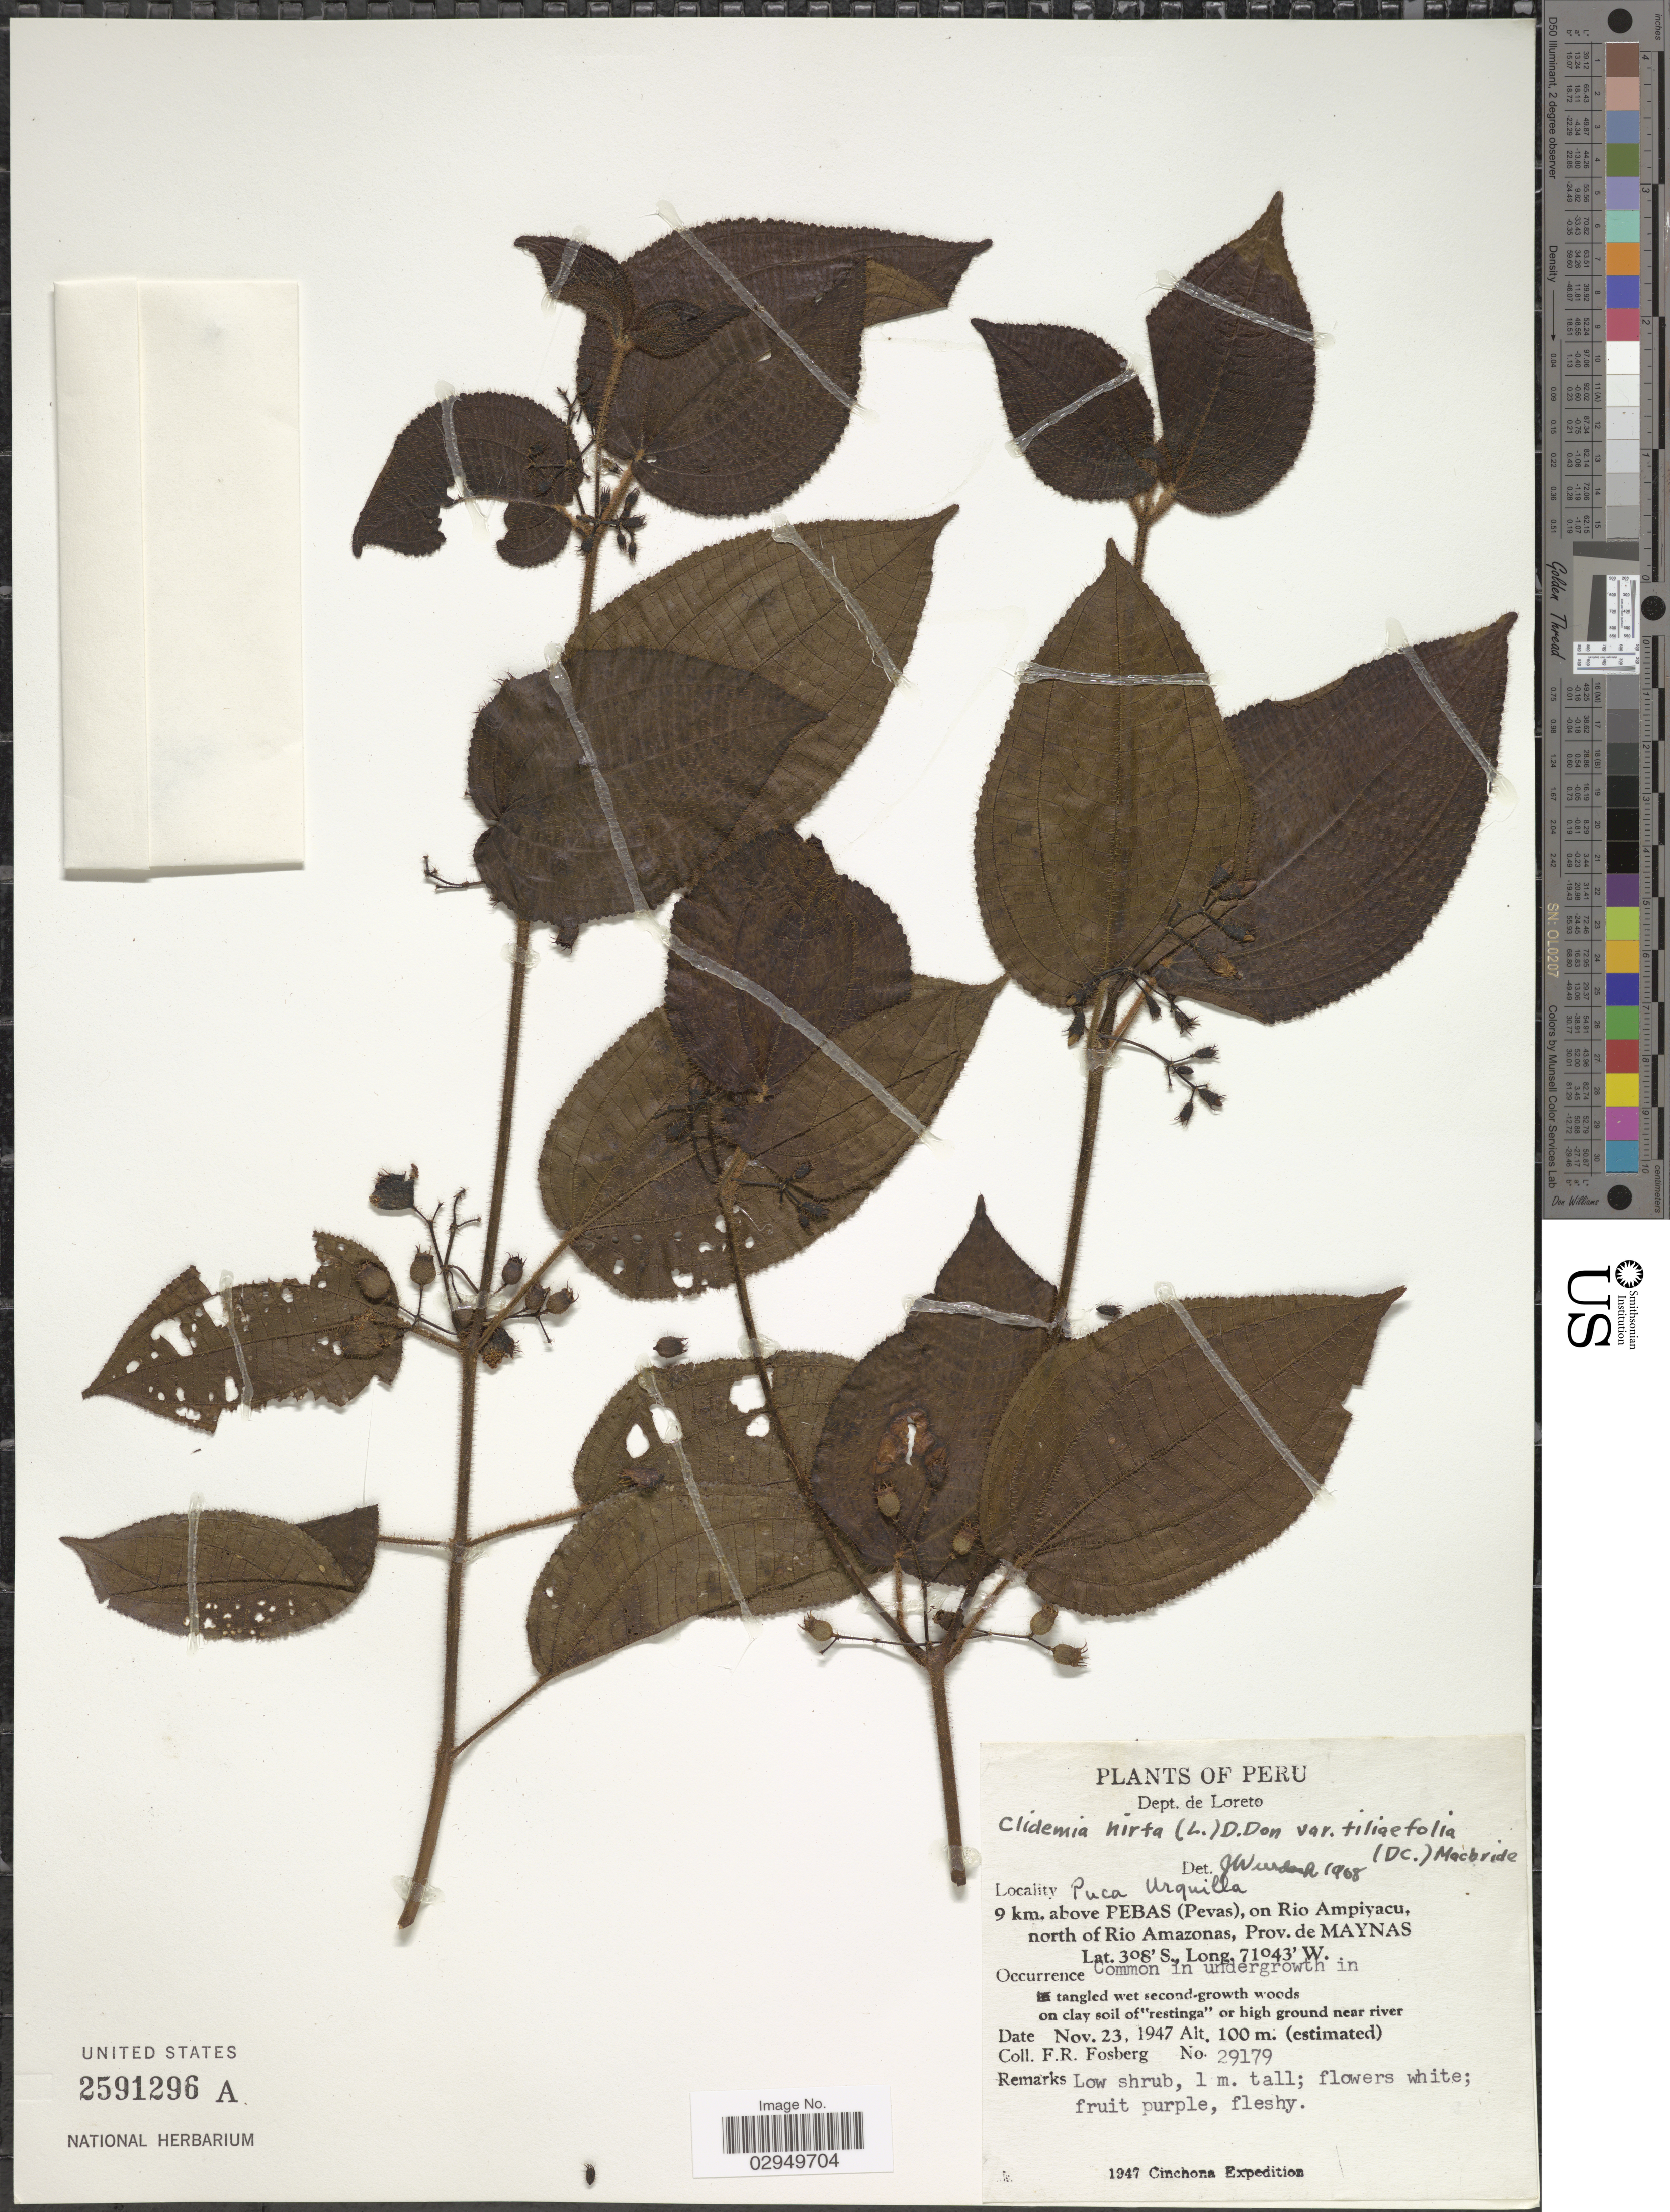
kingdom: Plantae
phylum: Tracheophyta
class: Magnoliopsida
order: Myrtales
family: Melastomataceae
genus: Clidemia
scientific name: Clidemia hirta var. tiliifolia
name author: (DC.) J.F. Macbr.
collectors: F. R. Fosberg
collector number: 29179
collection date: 1947-11-23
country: Peru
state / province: Loreto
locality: Dept. de Loreto. Puca Urquilla. 9 km. above Pebas (Pevas), on Rio Ampiyacu, north of Rio Amazonas, Prov. de Maynas.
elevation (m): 100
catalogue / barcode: US 2591296A